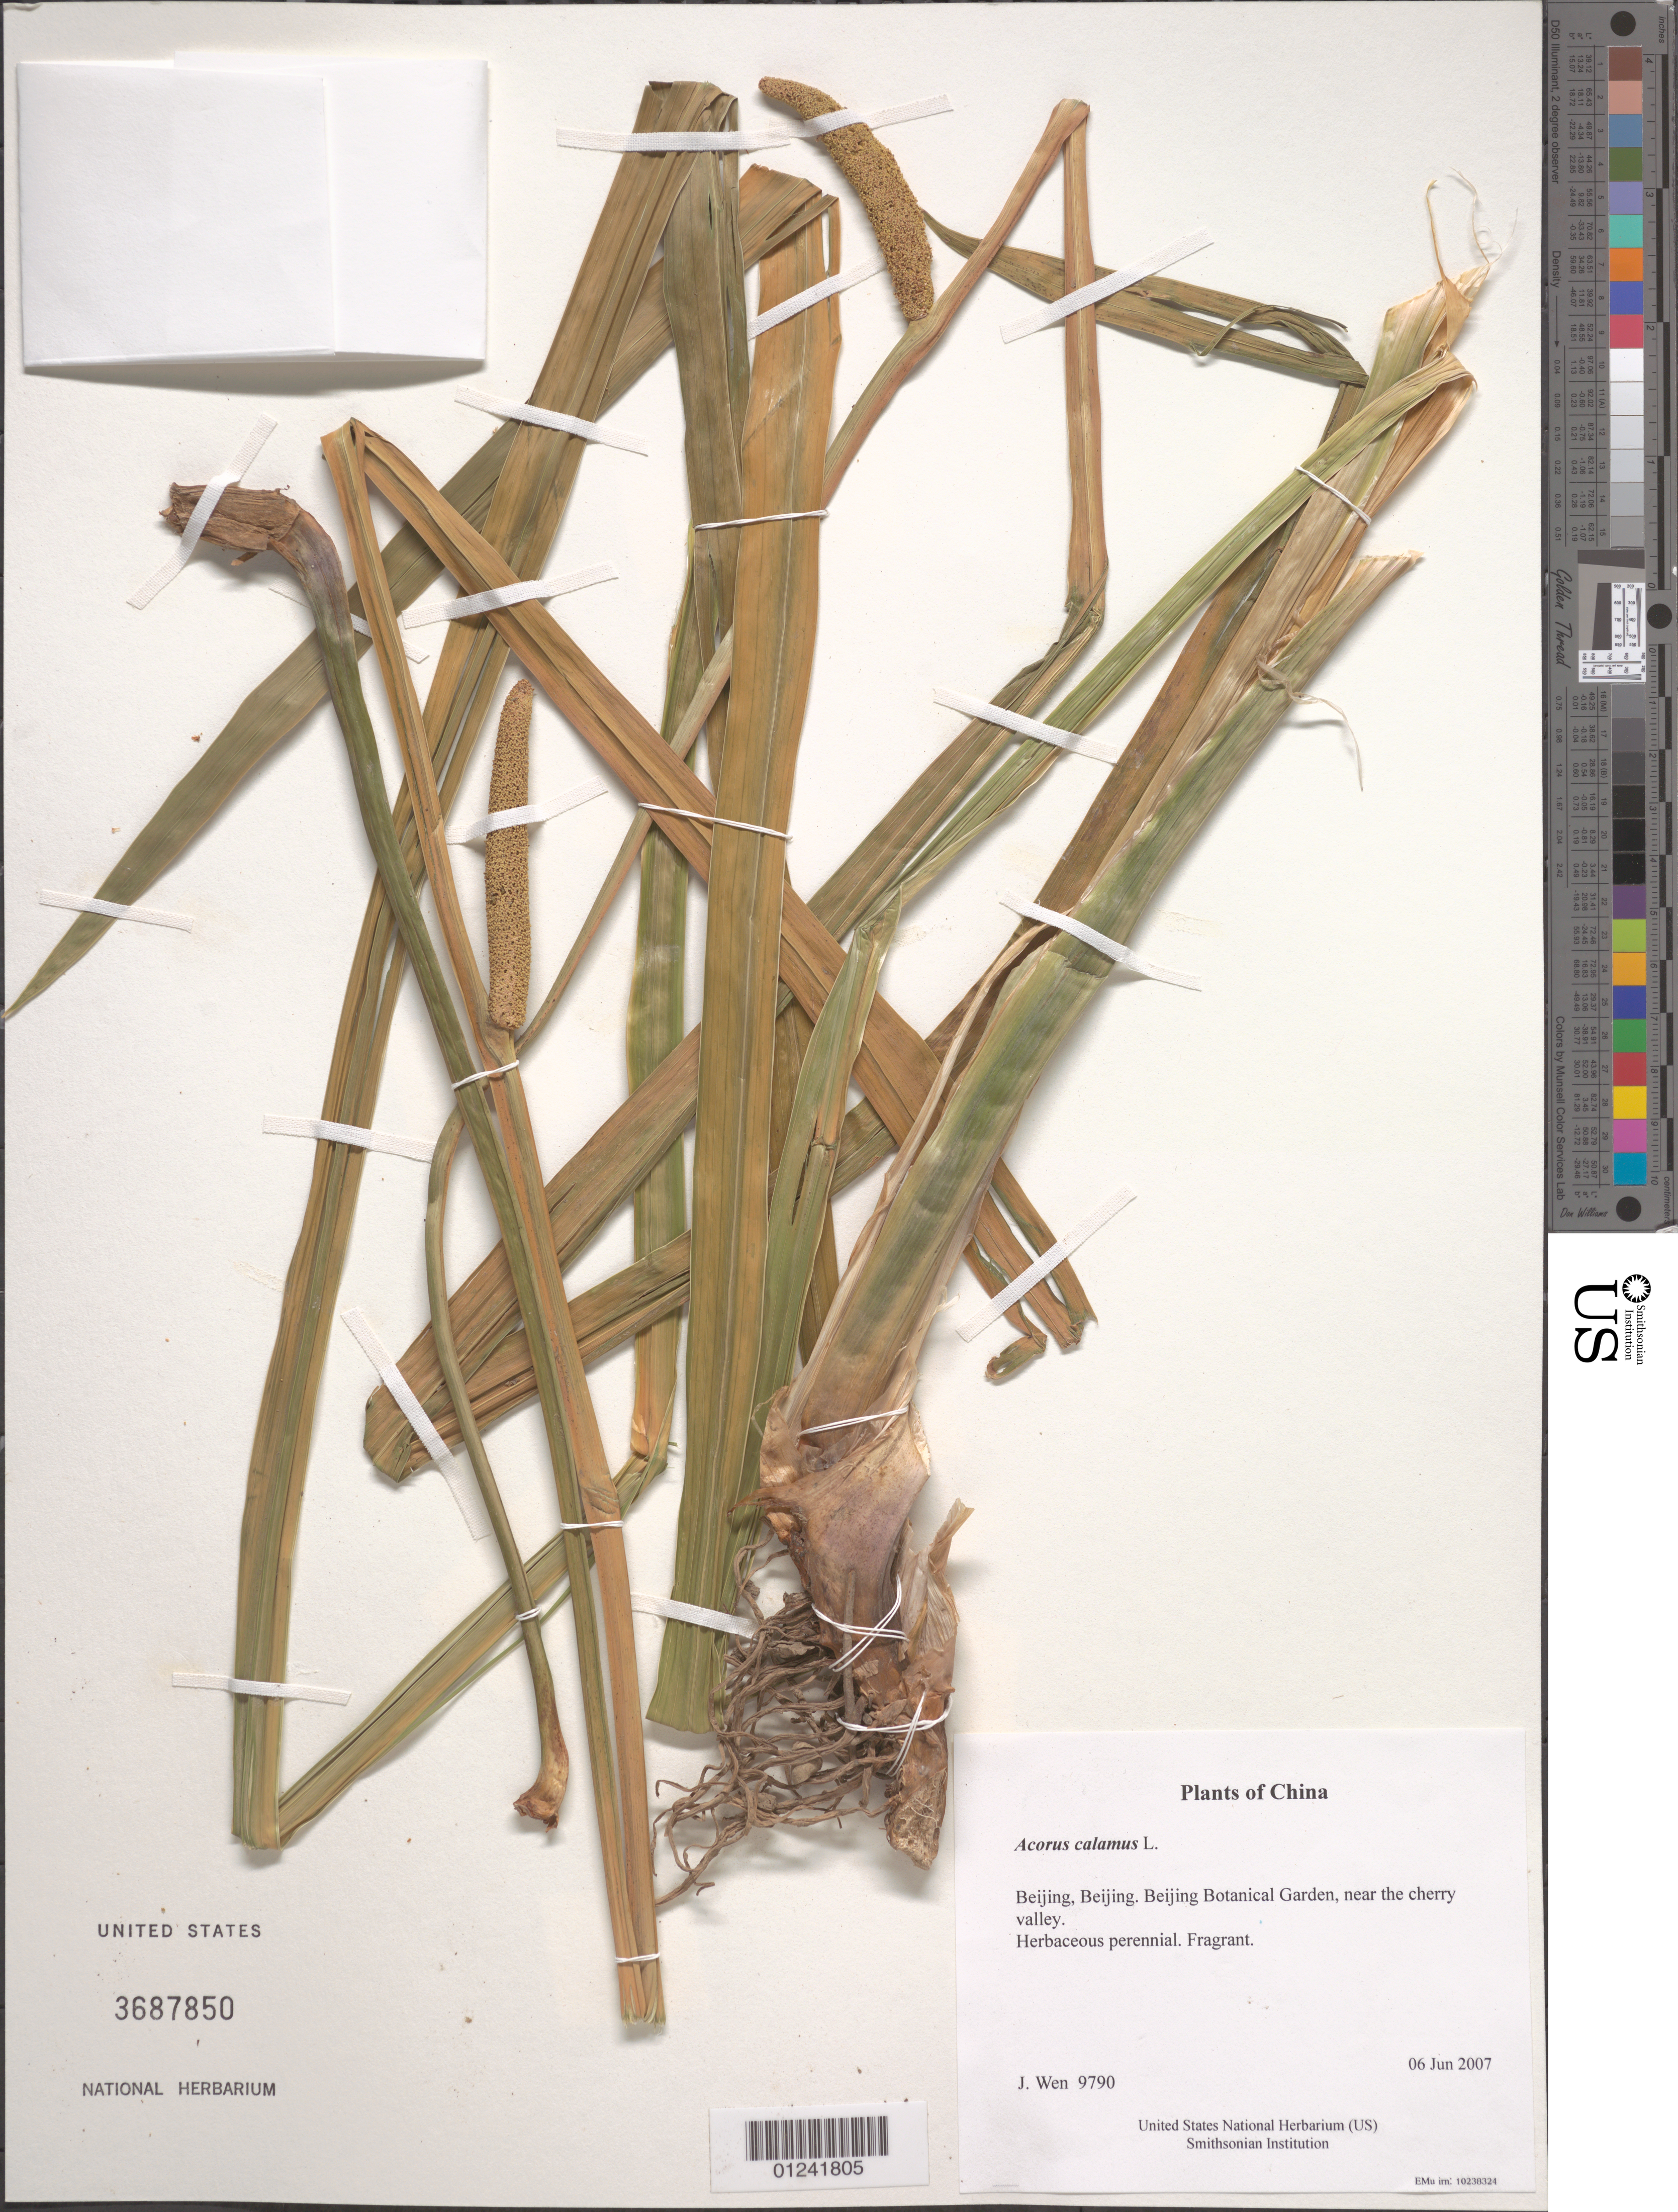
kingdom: Plantae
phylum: Tracheophyta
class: Liliopsida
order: Acorales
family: Acoraceae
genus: Acorus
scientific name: Acorus calamus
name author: L.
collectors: J. Wen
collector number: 9790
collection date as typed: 06 Jun 2007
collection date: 2007-06-06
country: China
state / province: Beijing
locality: Beijing. Beijing Botanical Garden, near the cherry valley.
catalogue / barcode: US 3687850